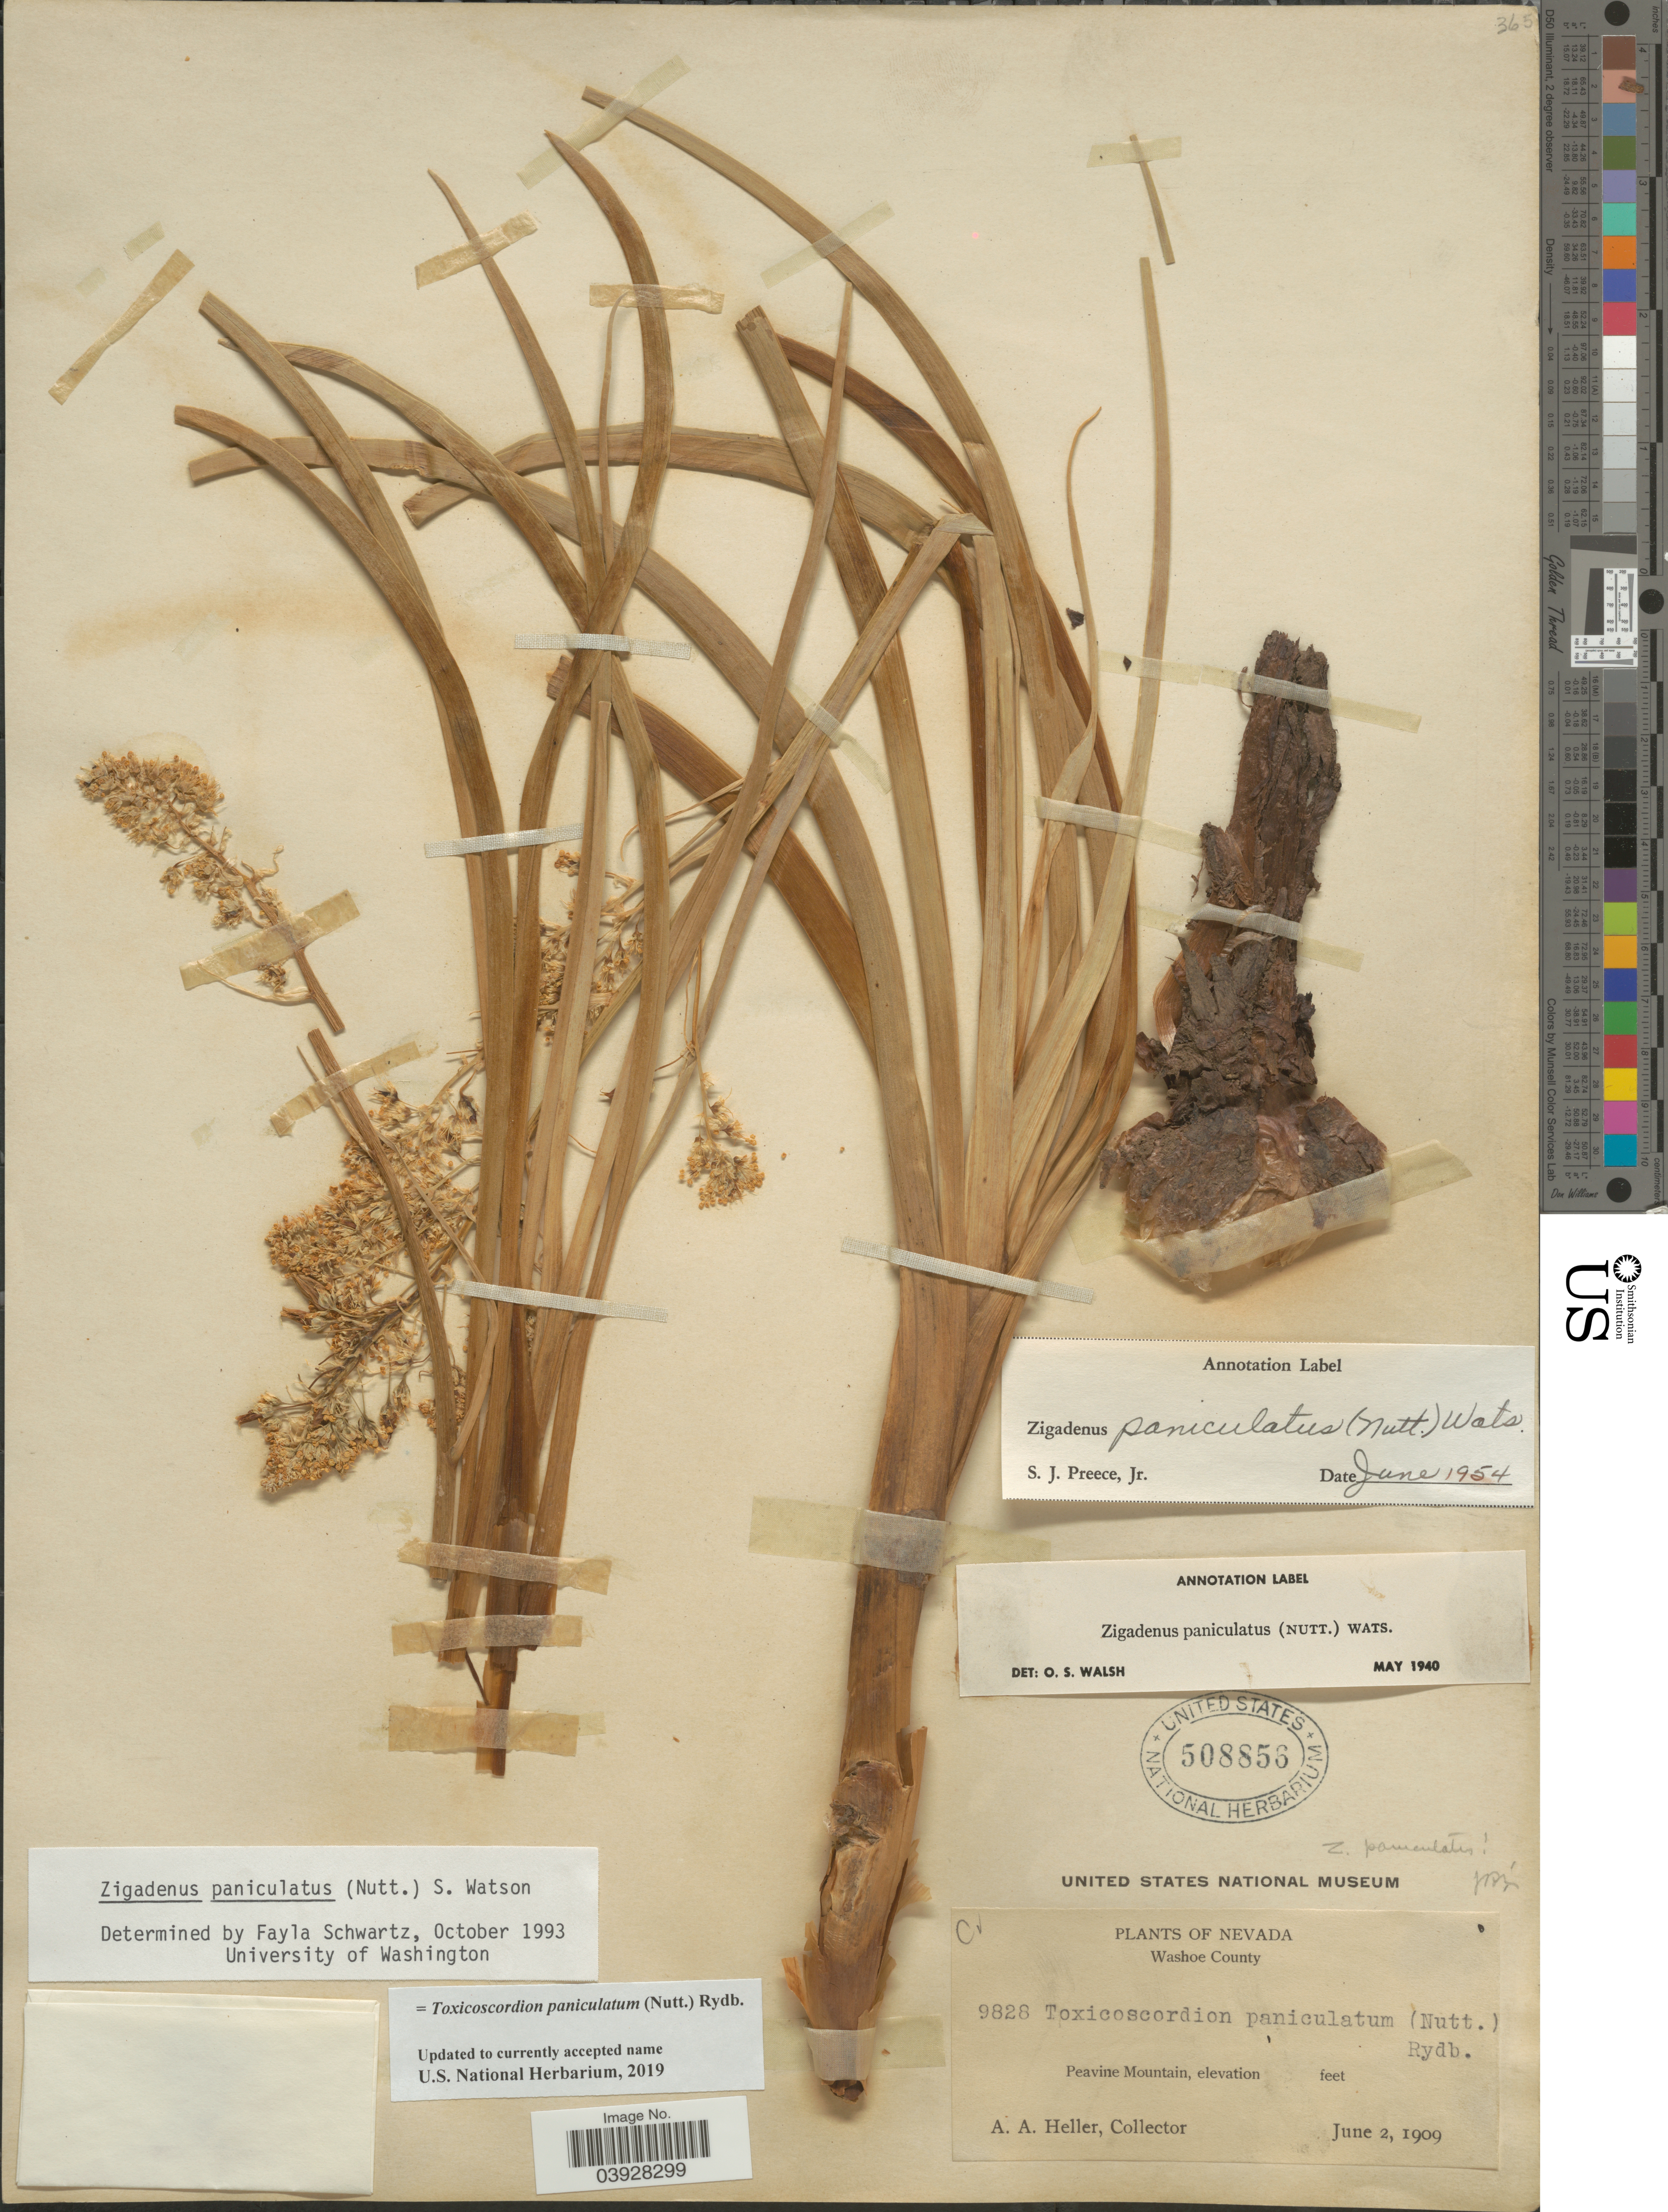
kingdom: Plantae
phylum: Tracheophyta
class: Liliopsida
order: Liliales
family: Melanthiaceae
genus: Toxicoscordion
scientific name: Toxicoscordion paniculatum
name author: (Nutt.) Rydb.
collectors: A. A. Heller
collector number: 9828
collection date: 1909-06-02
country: United States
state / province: Nevada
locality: Washoe County. Peavine Mountain.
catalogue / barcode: US 508856